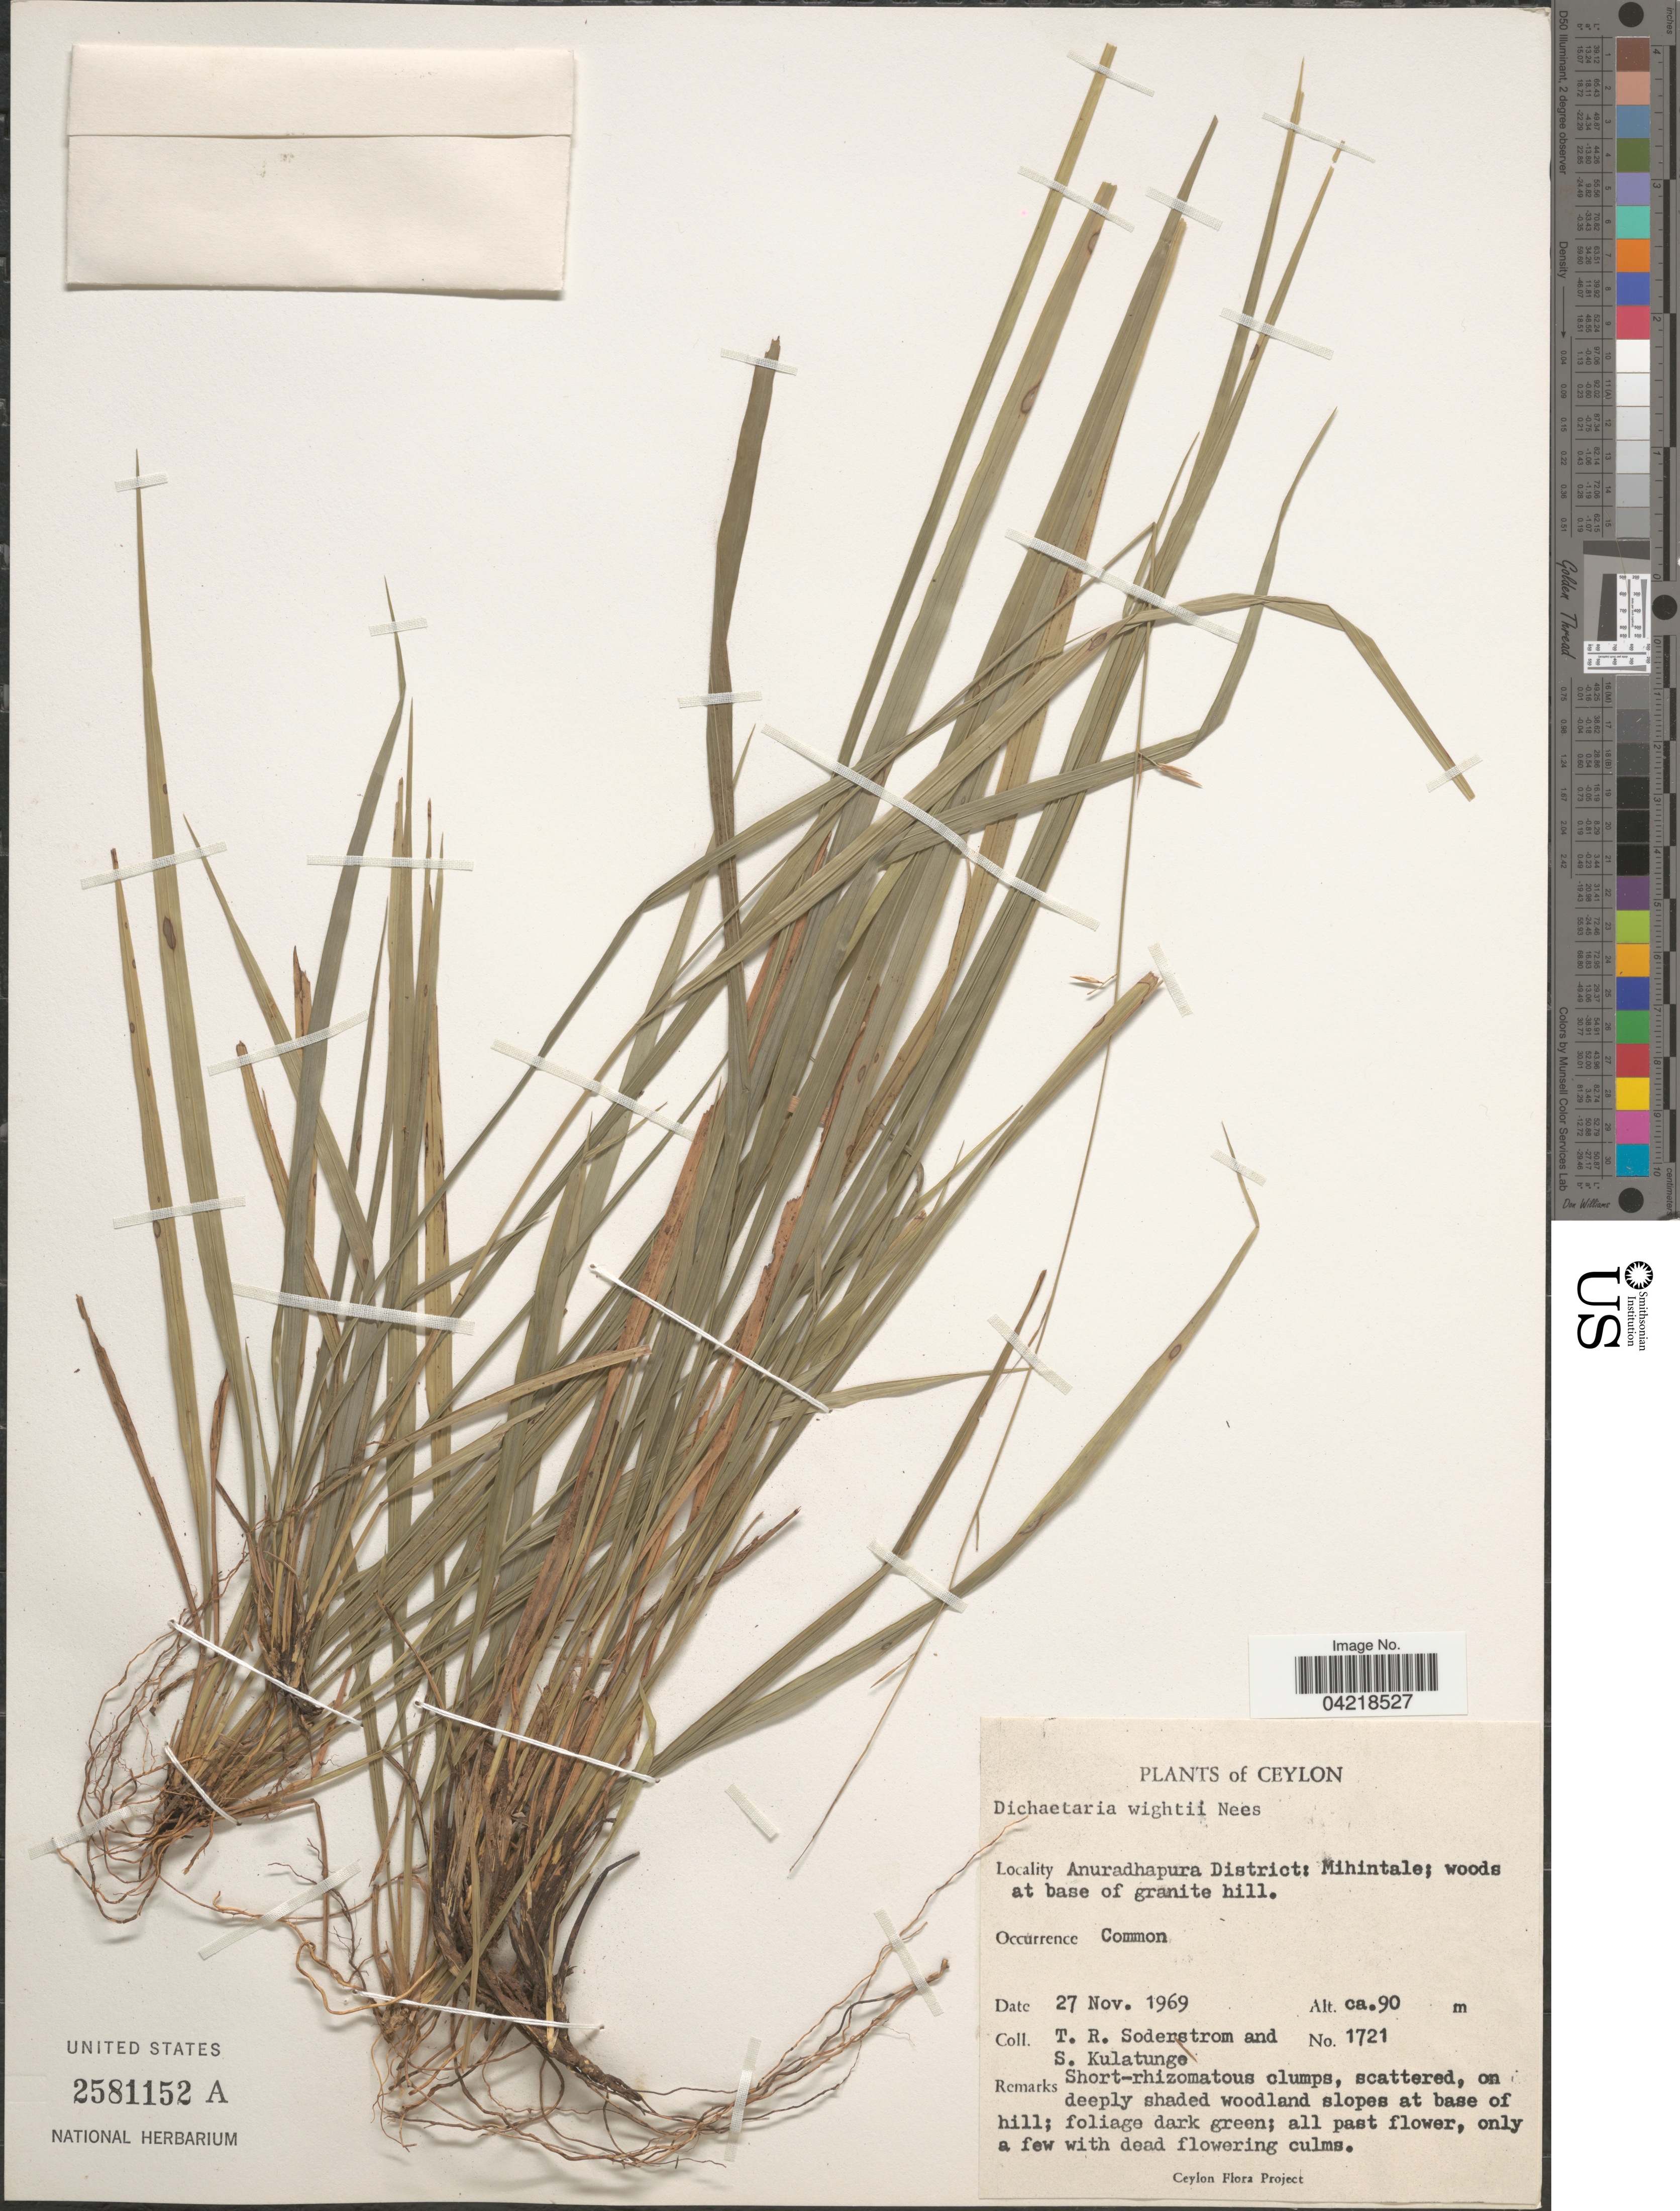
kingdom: Plantae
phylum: Tracheophyta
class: Liliopsida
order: Poales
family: Poaceae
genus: Dichaetaria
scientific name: Dichaetaria wightii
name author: Nees & Steud.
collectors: T. R. Soderstrom & S. Kulatunge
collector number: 1721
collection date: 1969-11-27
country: Sri Lanka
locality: Ceylon. Anuradhapura District: Mihintale; woods at base of granite hill.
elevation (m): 90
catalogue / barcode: US 2581152A